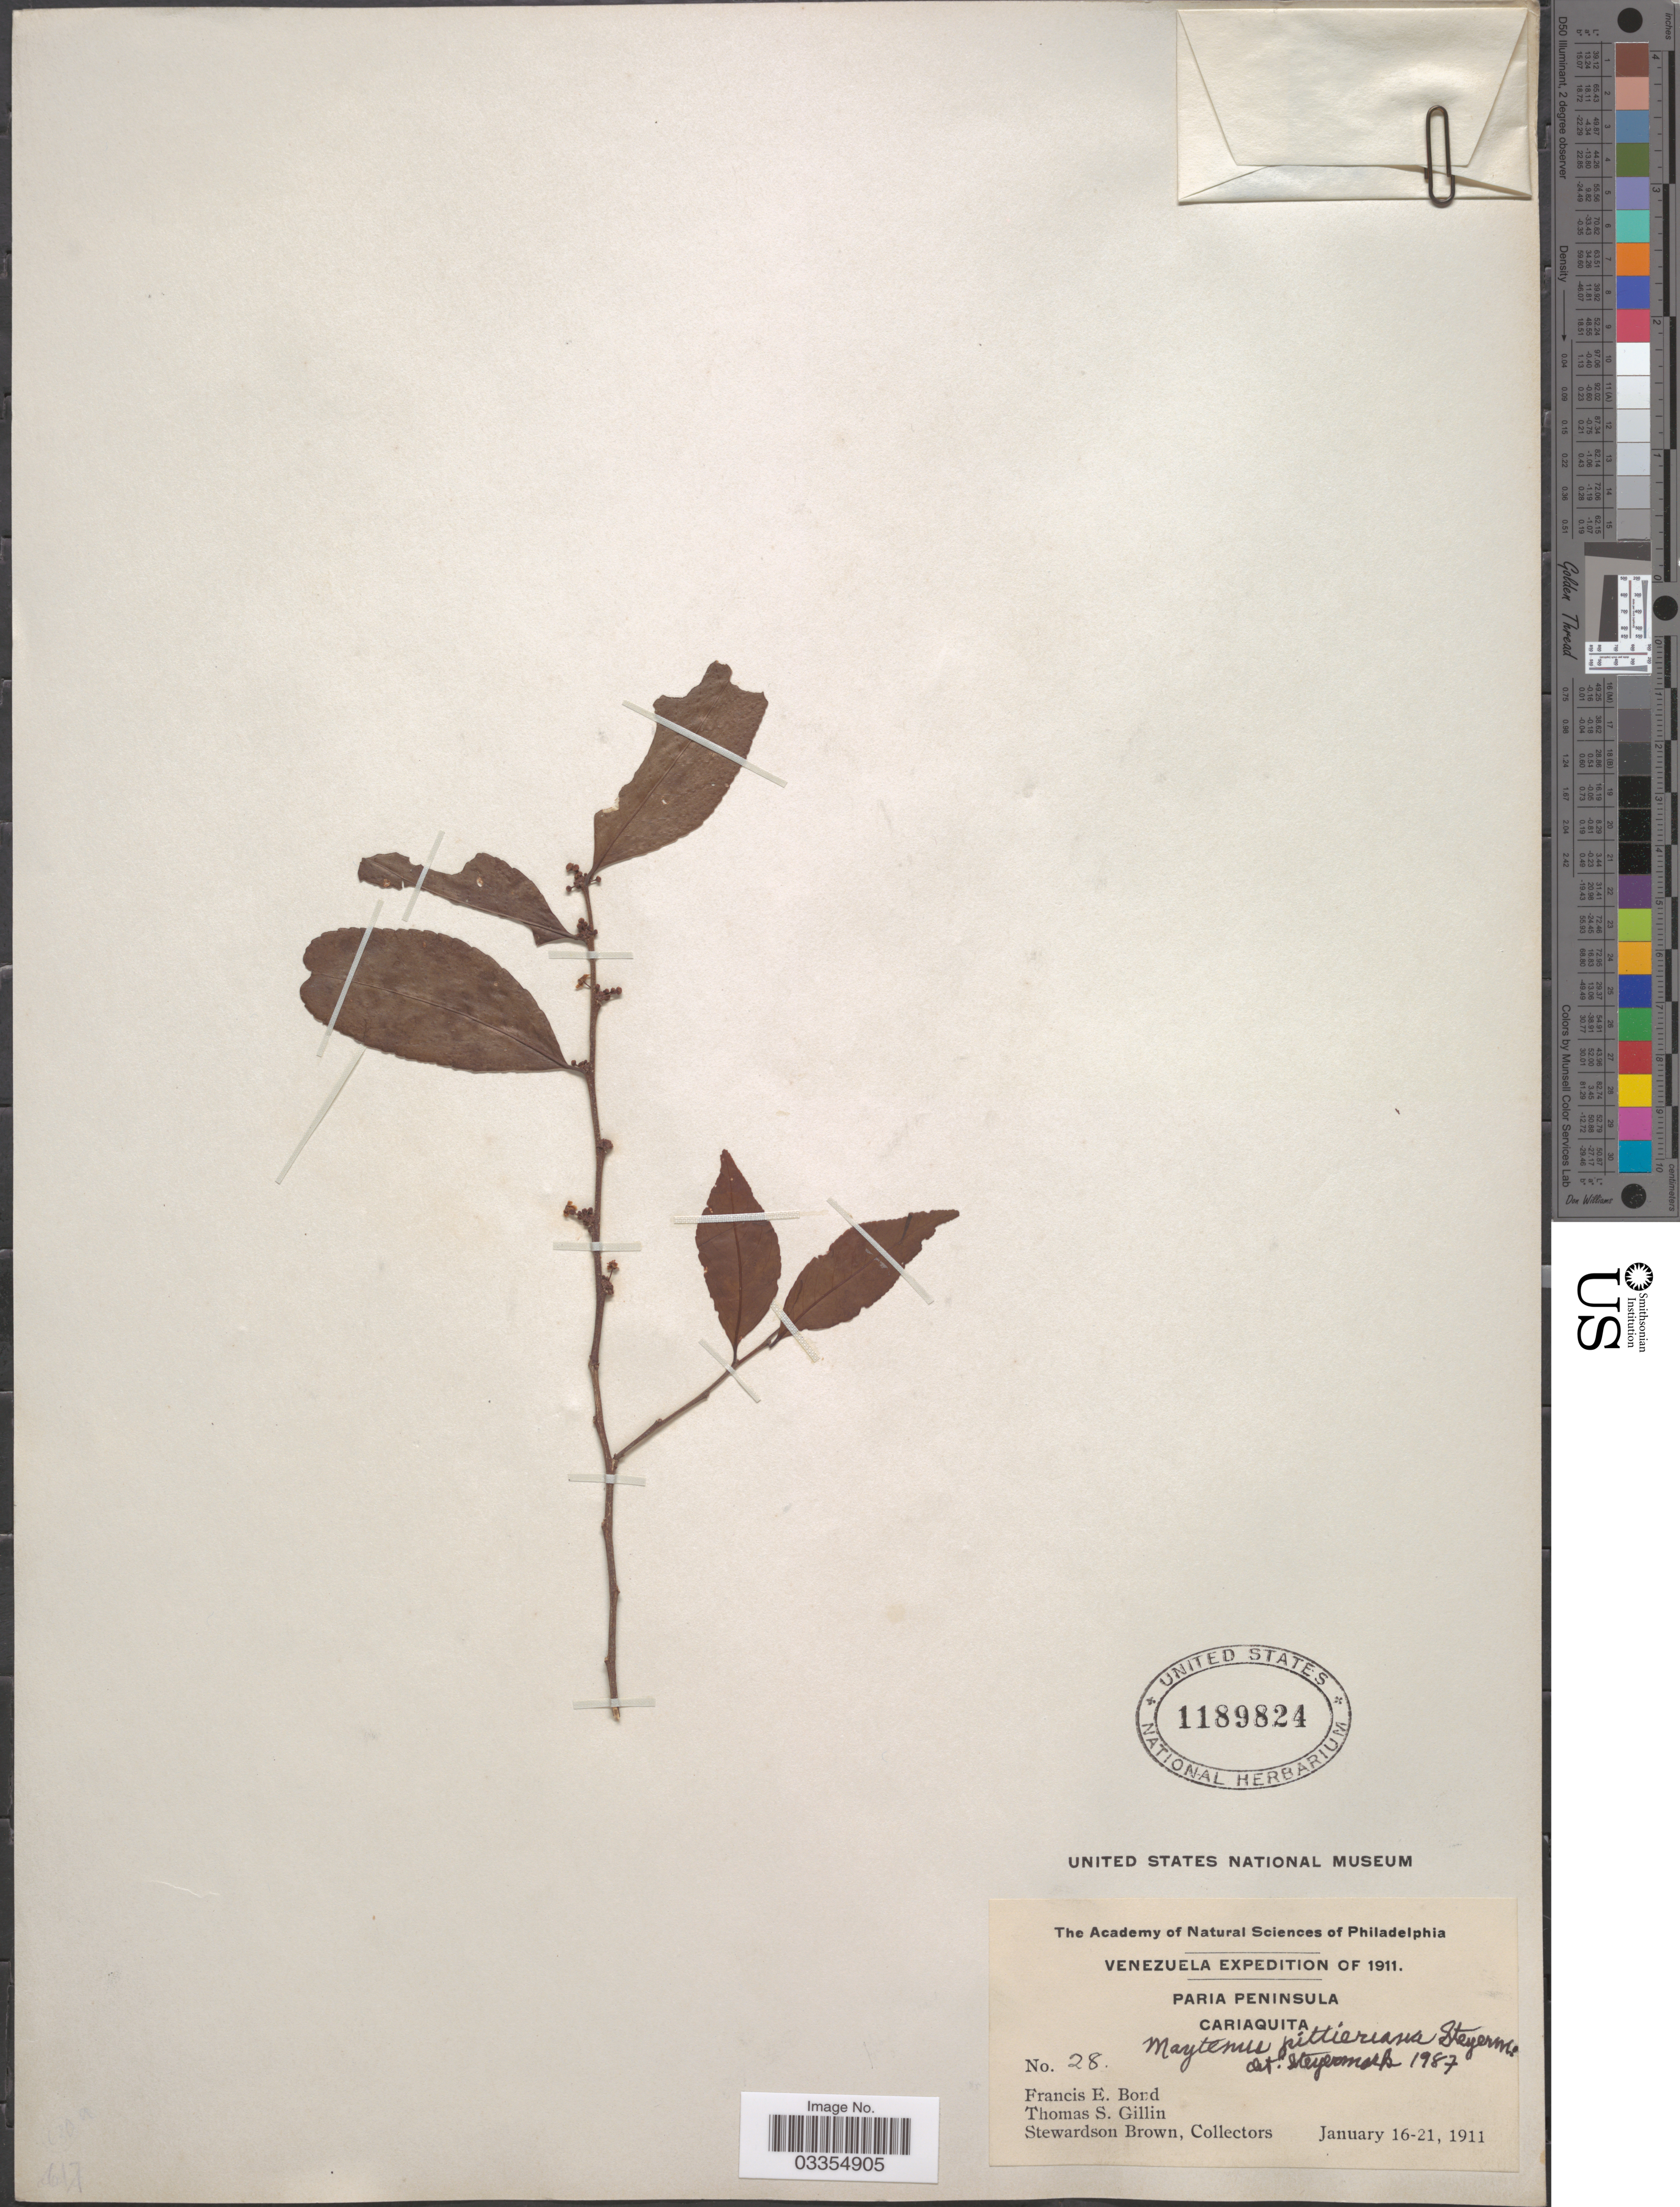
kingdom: Plantae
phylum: Tracheophyta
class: Magnoliopsida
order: Celastrales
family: Celastraceae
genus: Maytenus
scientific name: Maytenus pittieriana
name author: Steyerm.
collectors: F. Bond, T. Gillin & S. Brown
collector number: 28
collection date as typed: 16-21 January 1911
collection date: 1911-01-16/1911-01-21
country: Venezuela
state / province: Sucre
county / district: Valdez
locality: Paria Peninsula, Cariaquito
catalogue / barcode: US 1189824